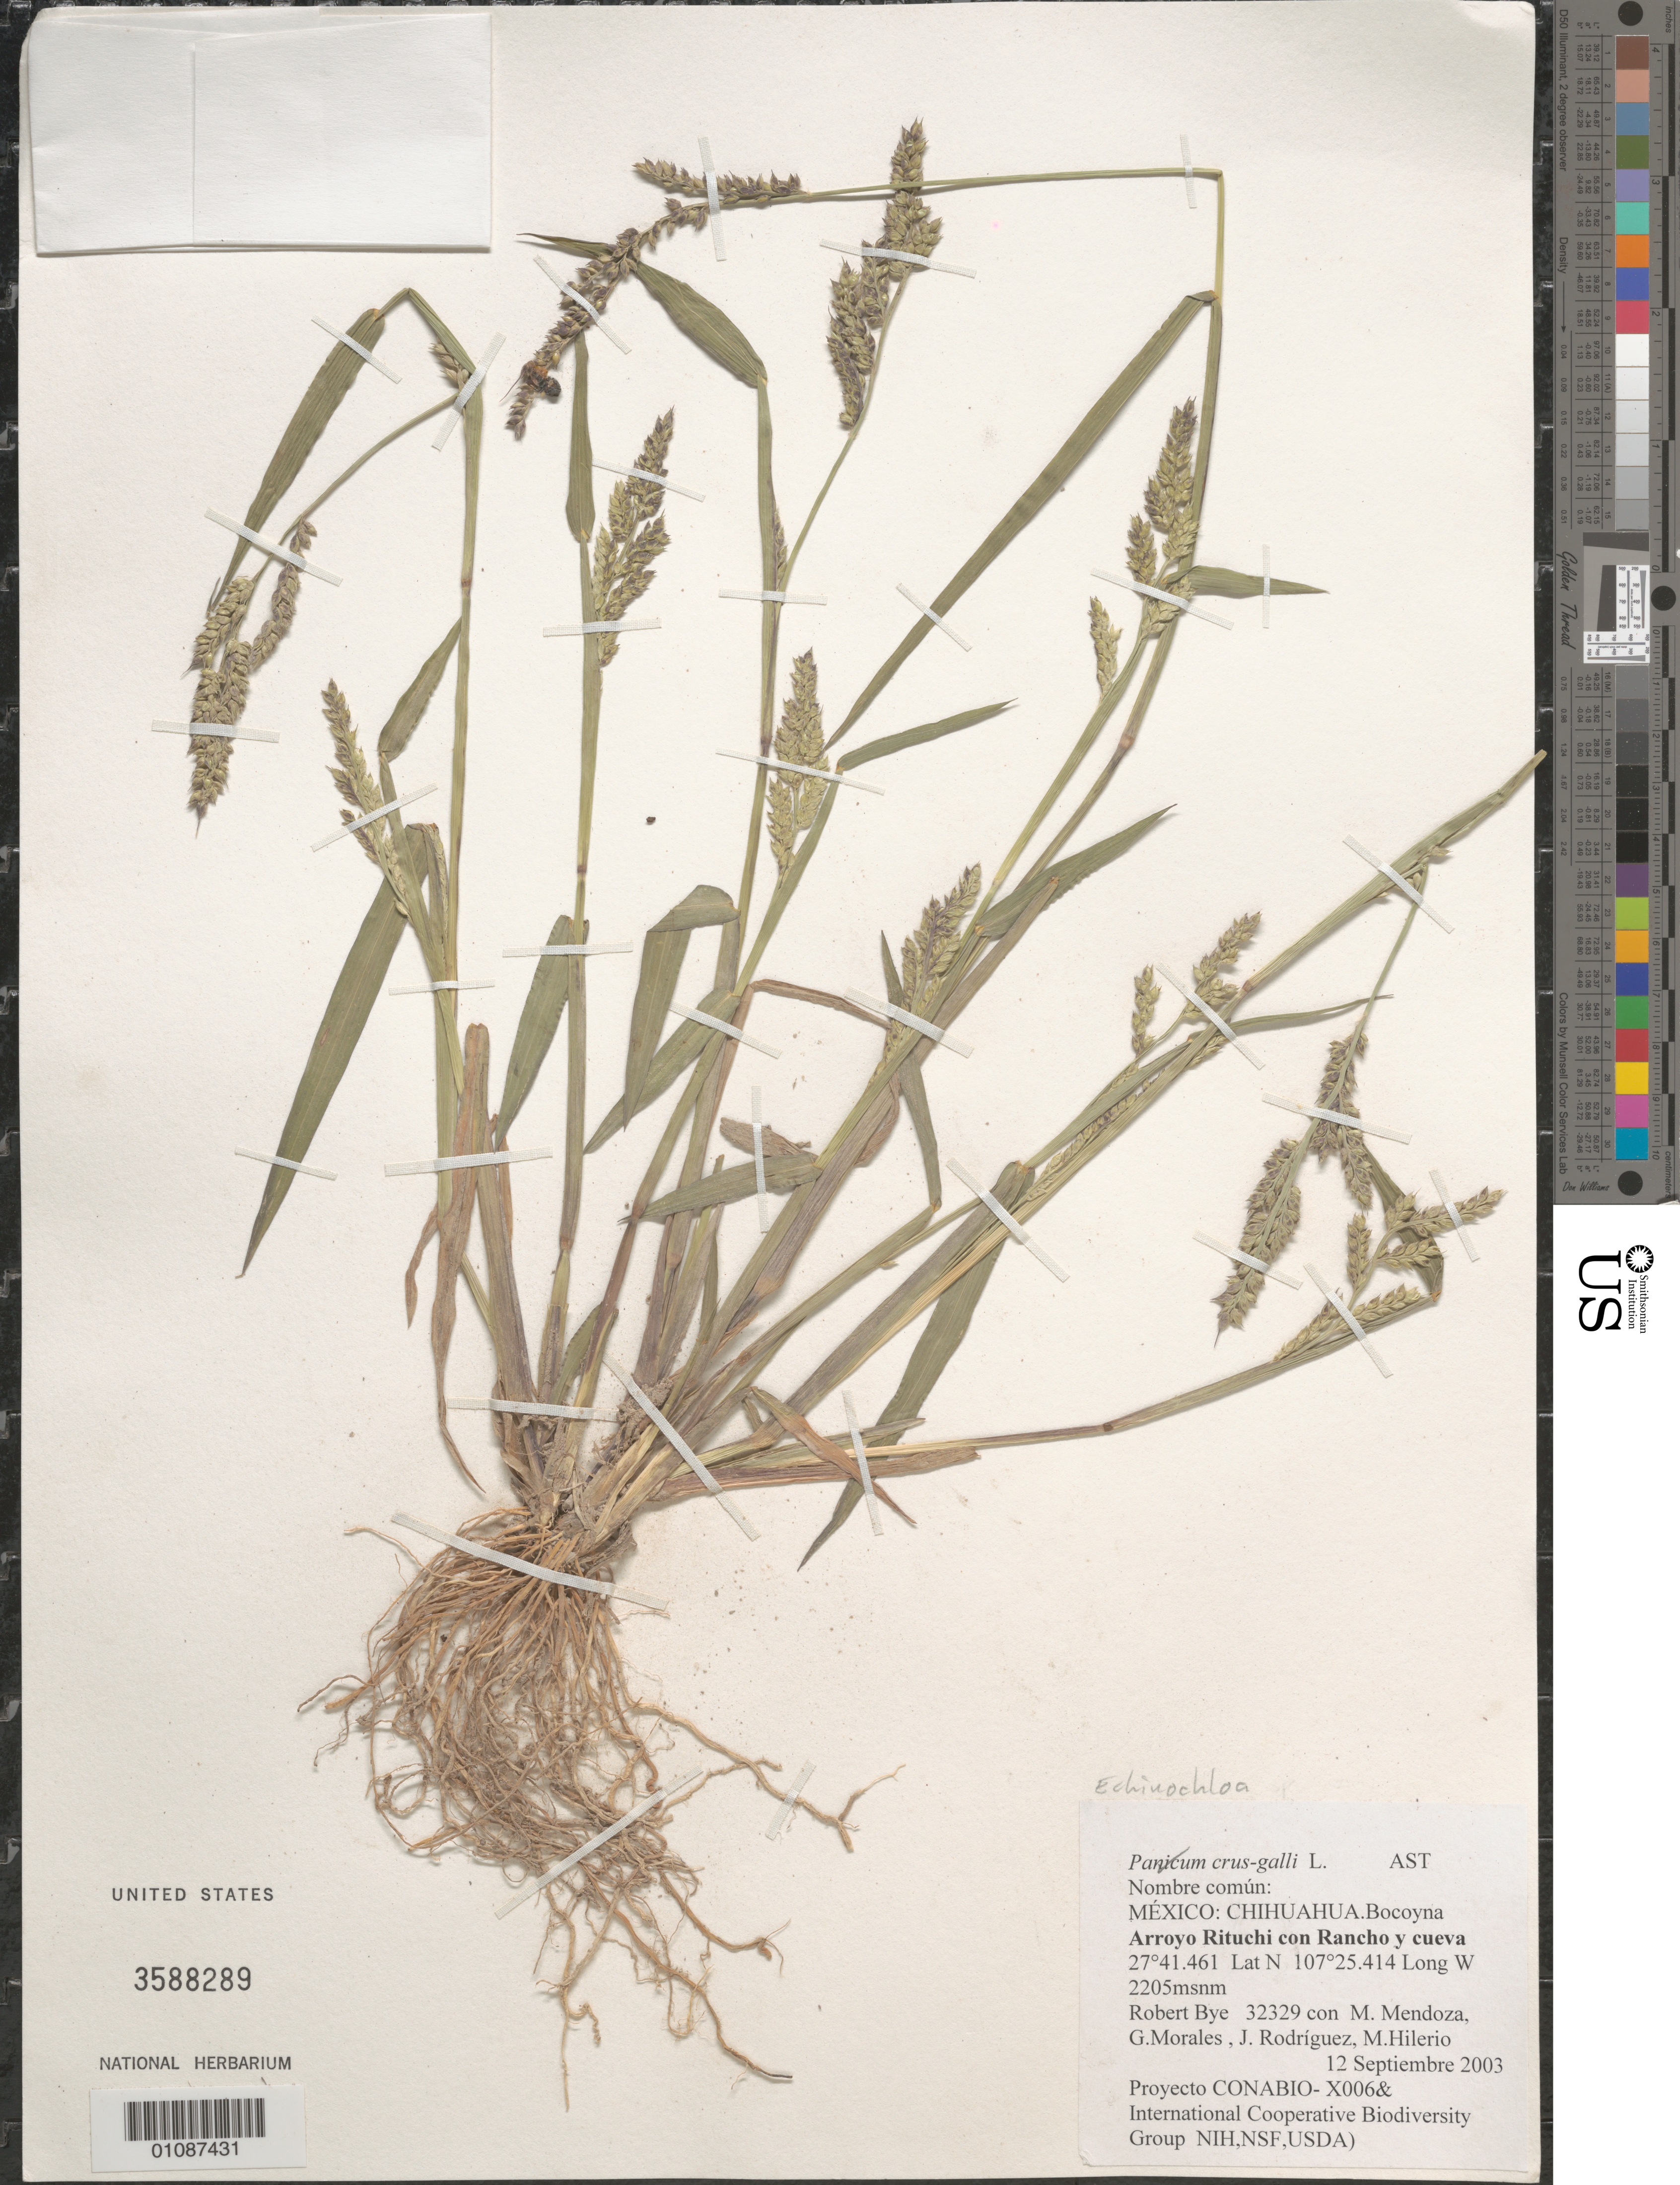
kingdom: Plantae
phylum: Tracheophyta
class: Liliopsida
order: Poales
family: Poaceae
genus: Echinochloa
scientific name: Echinochloa sp.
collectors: R. A. Bye, M. Mendoza Garcia, G. Morales, J. Rodríguez & M. Hilerio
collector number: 32329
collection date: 2003-09-12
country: Mexico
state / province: Chihuahua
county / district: Bocoyna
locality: Arroyo Rituchi con Rancho y cueva.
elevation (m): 2205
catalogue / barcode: US 3588289